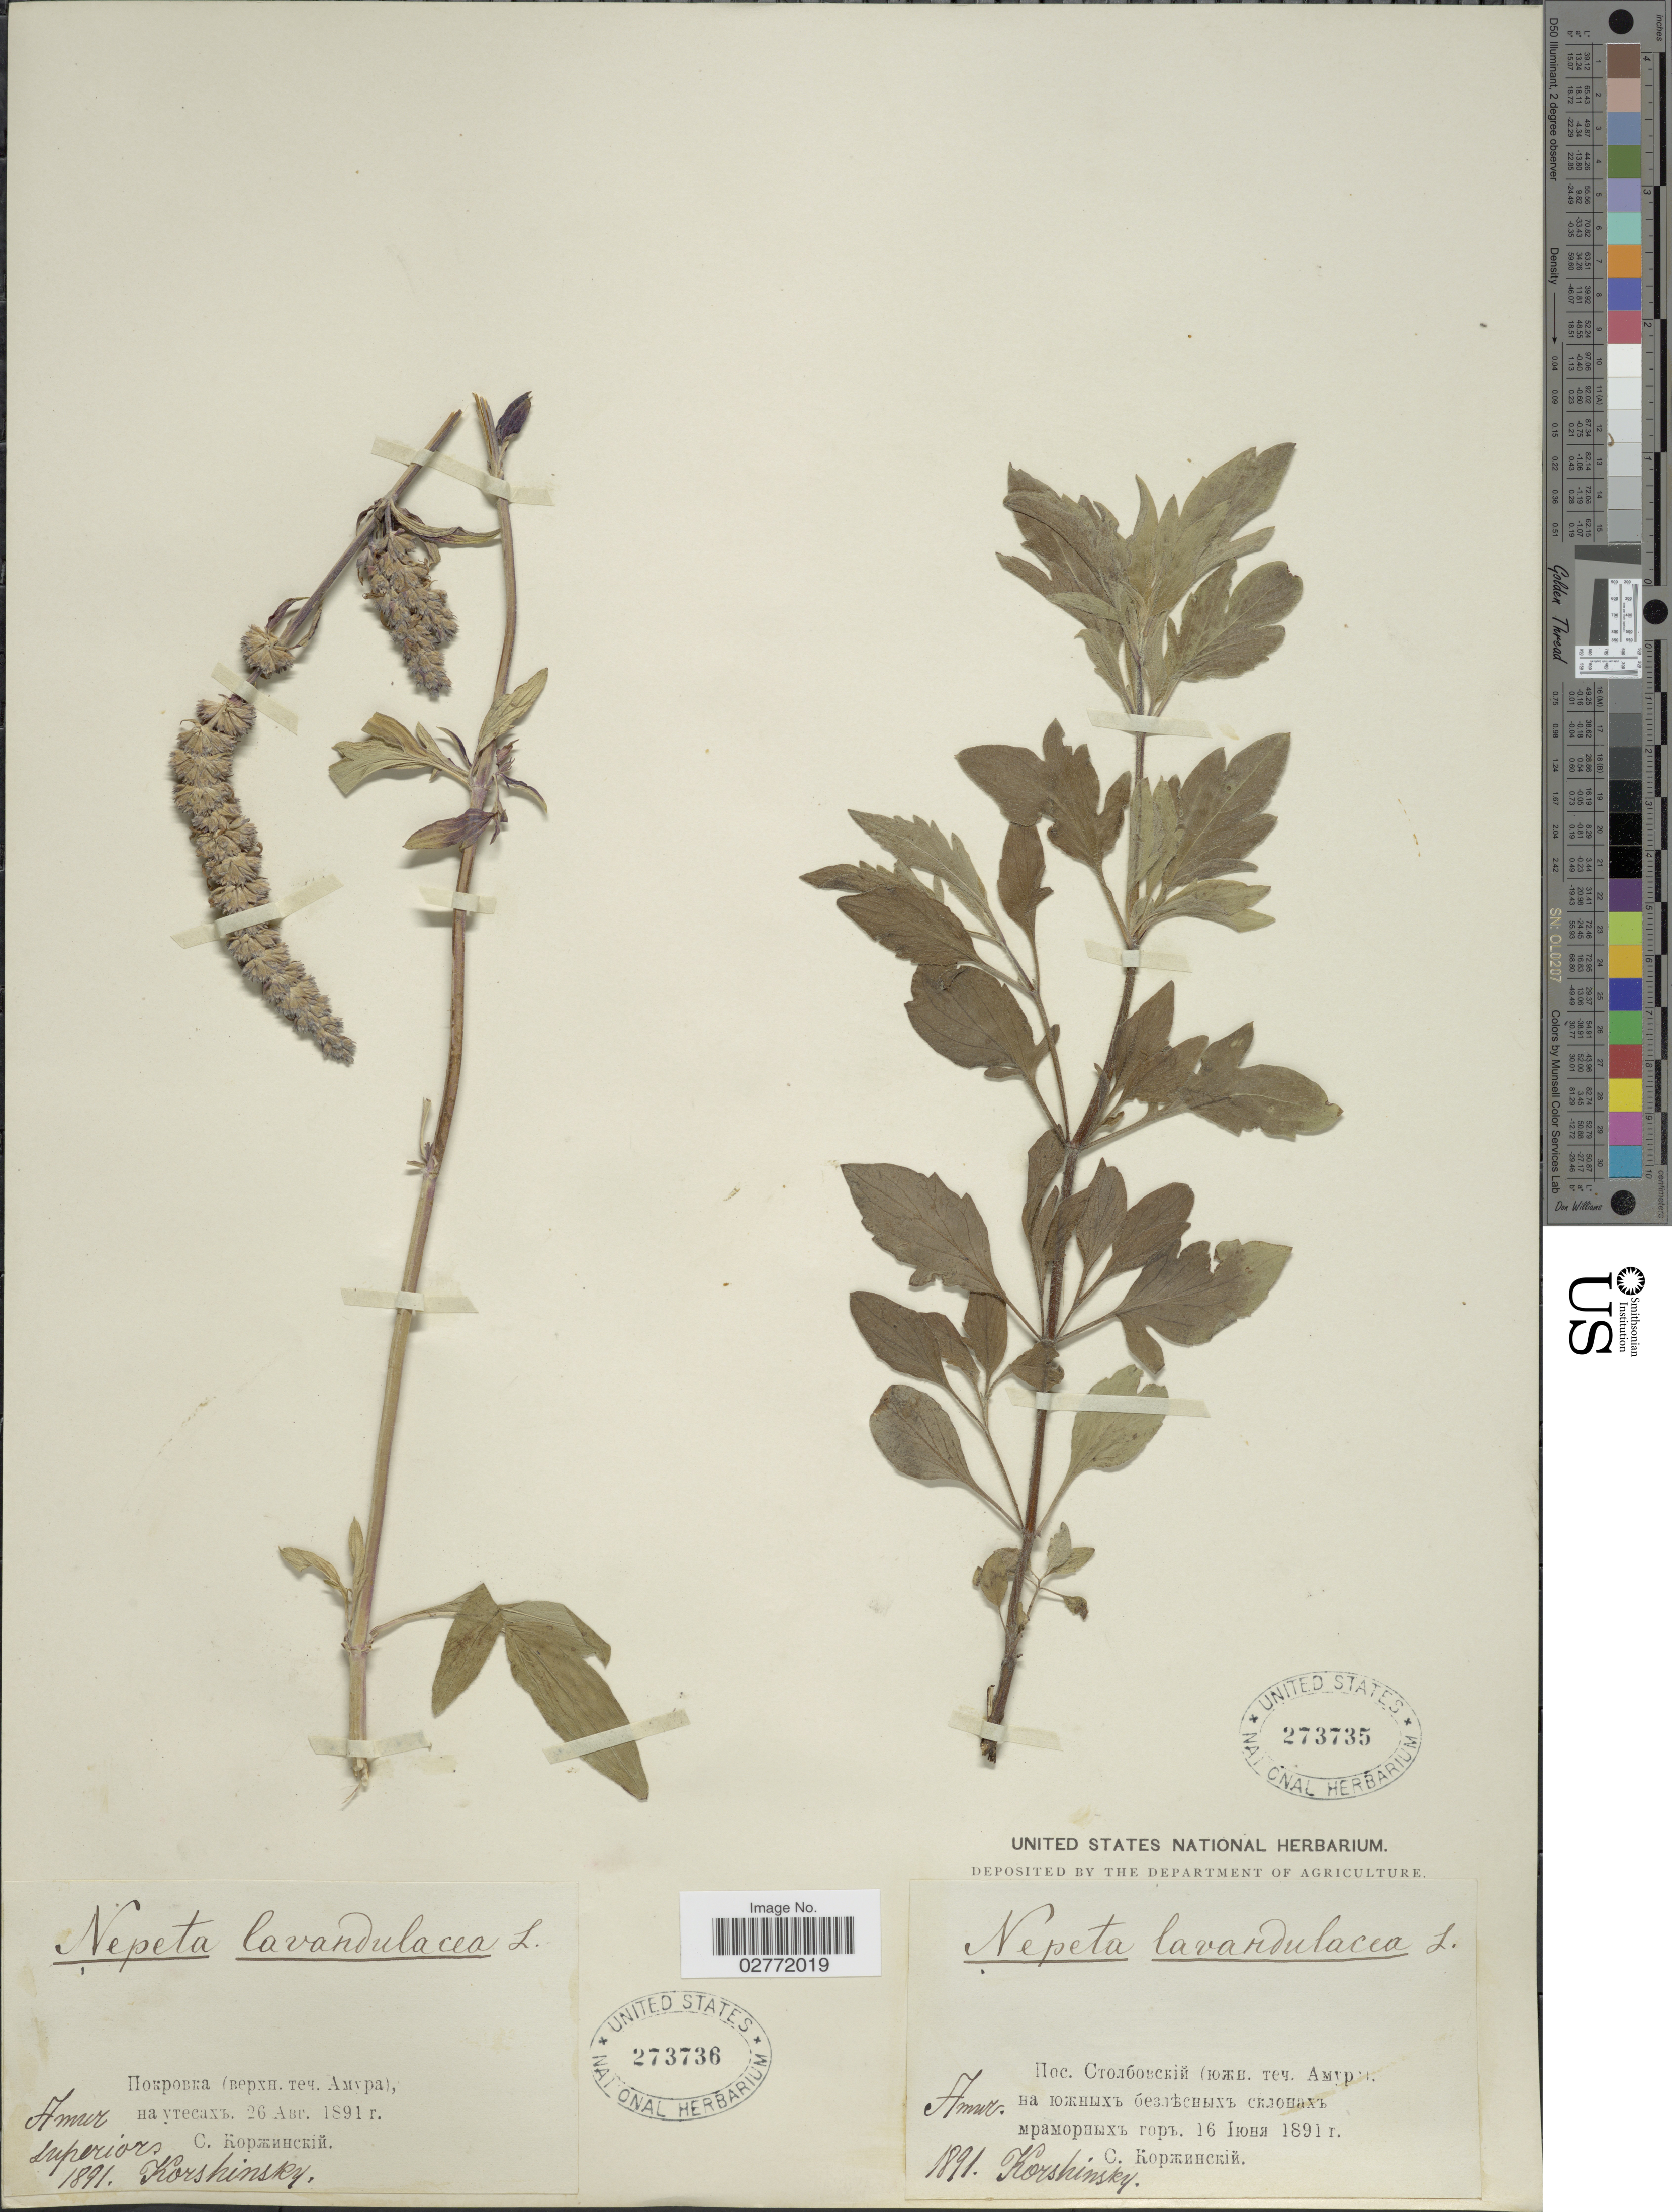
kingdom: Plantae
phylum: Tracheophyta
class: Magnoliopsida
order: Lamiales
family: Lamiaceae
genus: Nepeta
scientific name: Nepeta lavandulacea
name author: L. f.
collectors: Korshinsky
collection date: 1891-06-16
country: Russian Federation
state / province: Jewish Autonomous O.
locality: Village of Stolbovskiy (now Stolbovoye).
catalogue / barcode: US 273735